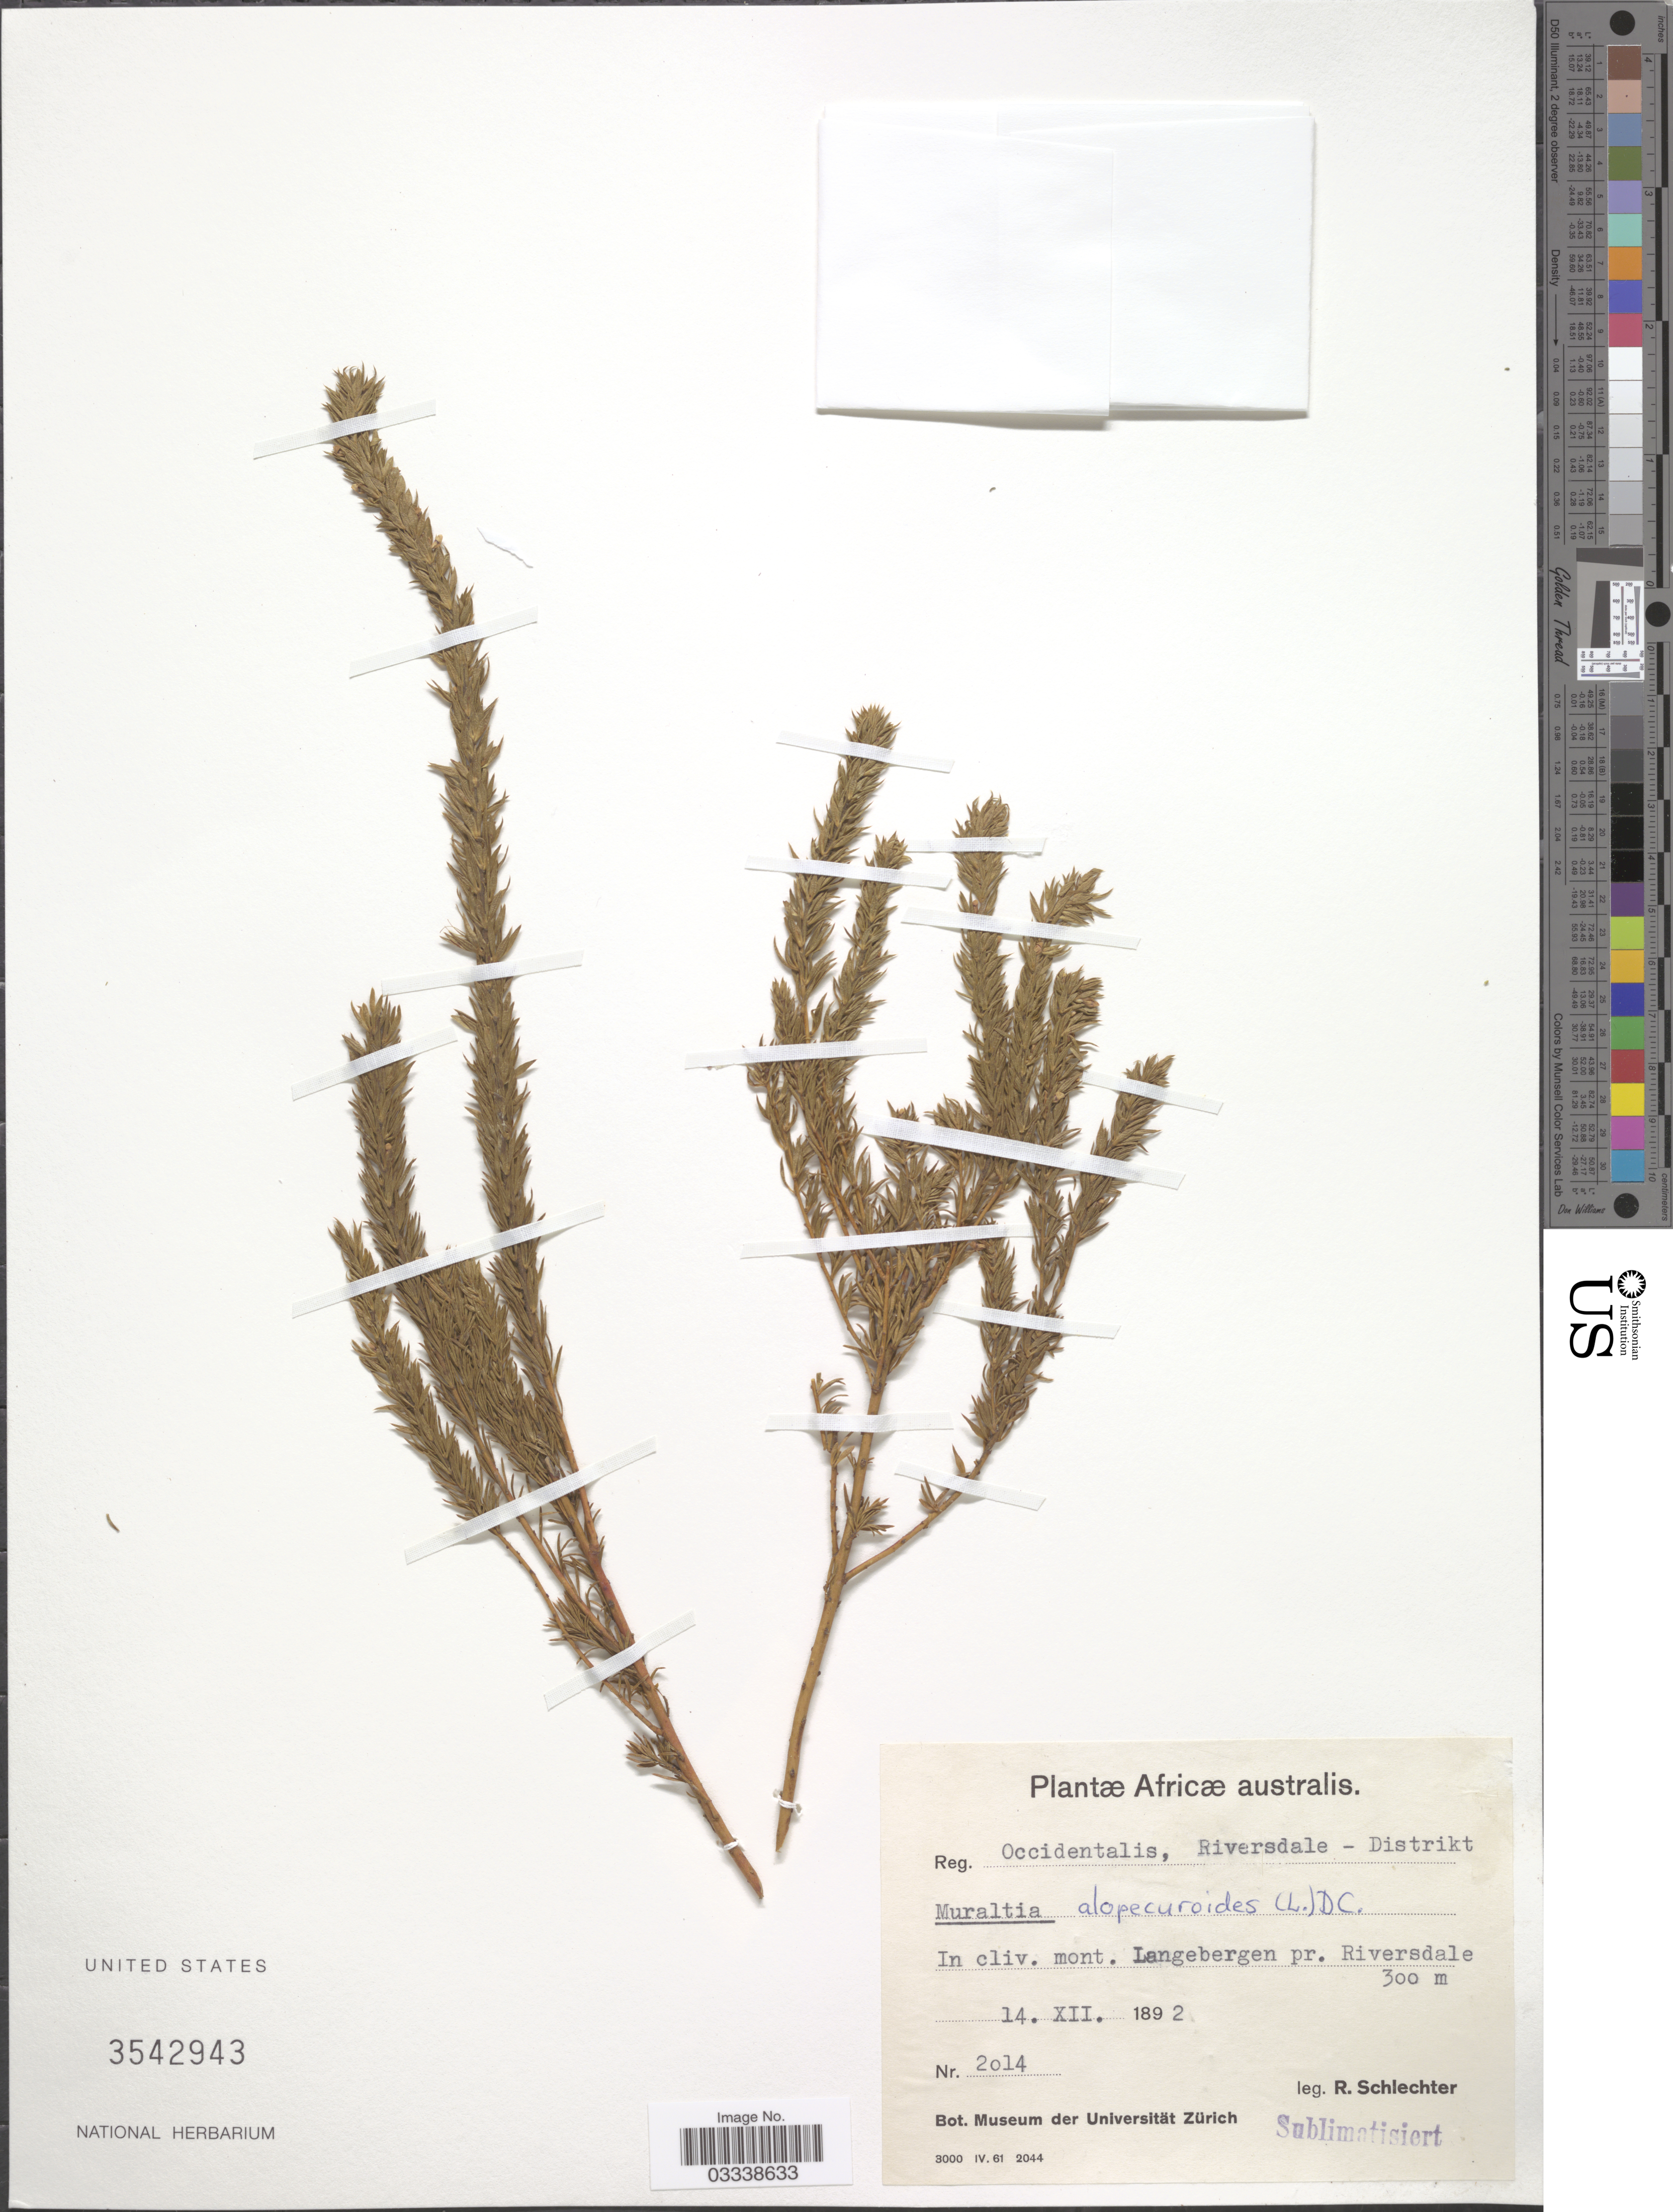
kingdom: Plantae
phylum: Tracheophyta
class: Magnoliopsida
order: Fabales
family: Polygalaceae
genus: Muraltia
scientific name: Muraltia alopecuroides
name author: (L.) DC.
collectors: F. R. R. Schlechter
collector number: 2014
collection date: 1892-12-14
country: South Africa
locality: Africæ australis, Reg. Occidentalis, Riversdale - Distrikt, In cliv. mont. Langebergen pr. Riversdale.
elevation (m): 300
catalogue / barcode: US 3542943